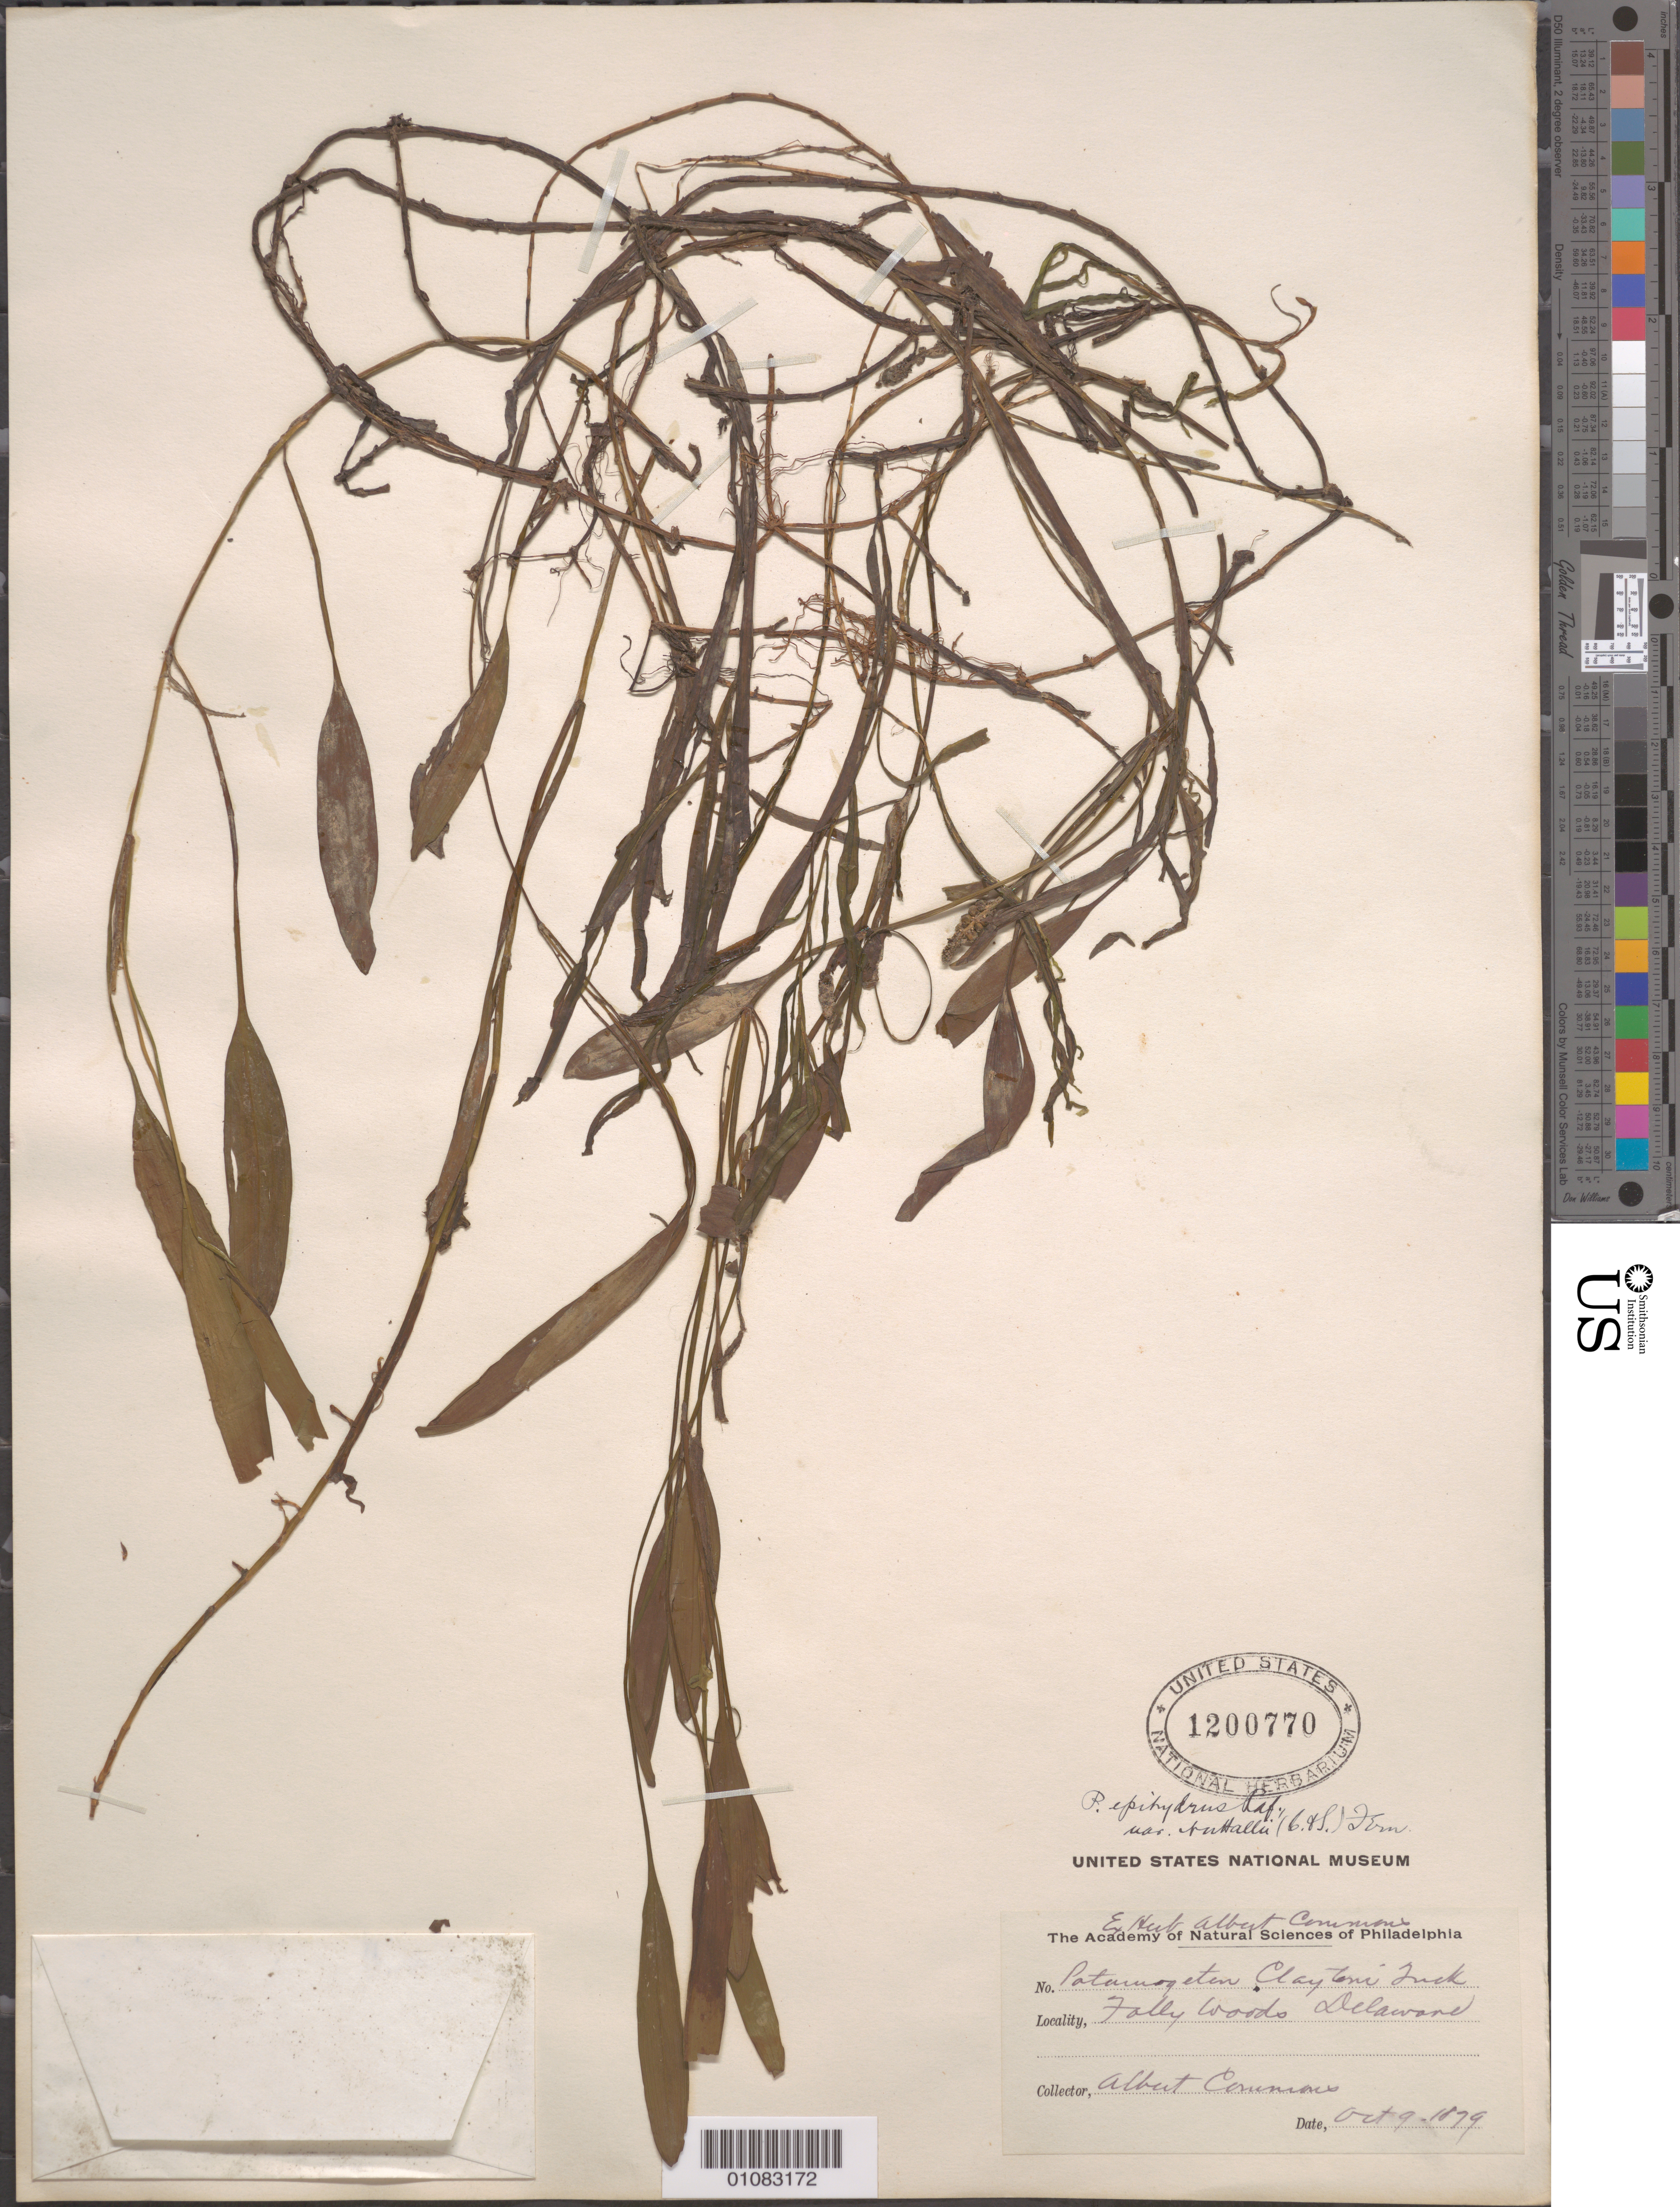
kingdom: Plantae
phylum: Tracheophyta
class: Liliopsida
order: Alismatales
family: Potamogetonaceae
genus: Potamogeton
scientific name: Potamogeton epihydrus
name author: Raf.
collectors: A. Commons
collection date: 1879-10-09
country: United States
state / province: Delaware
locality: Jolly Woods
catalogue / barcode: US 1200771